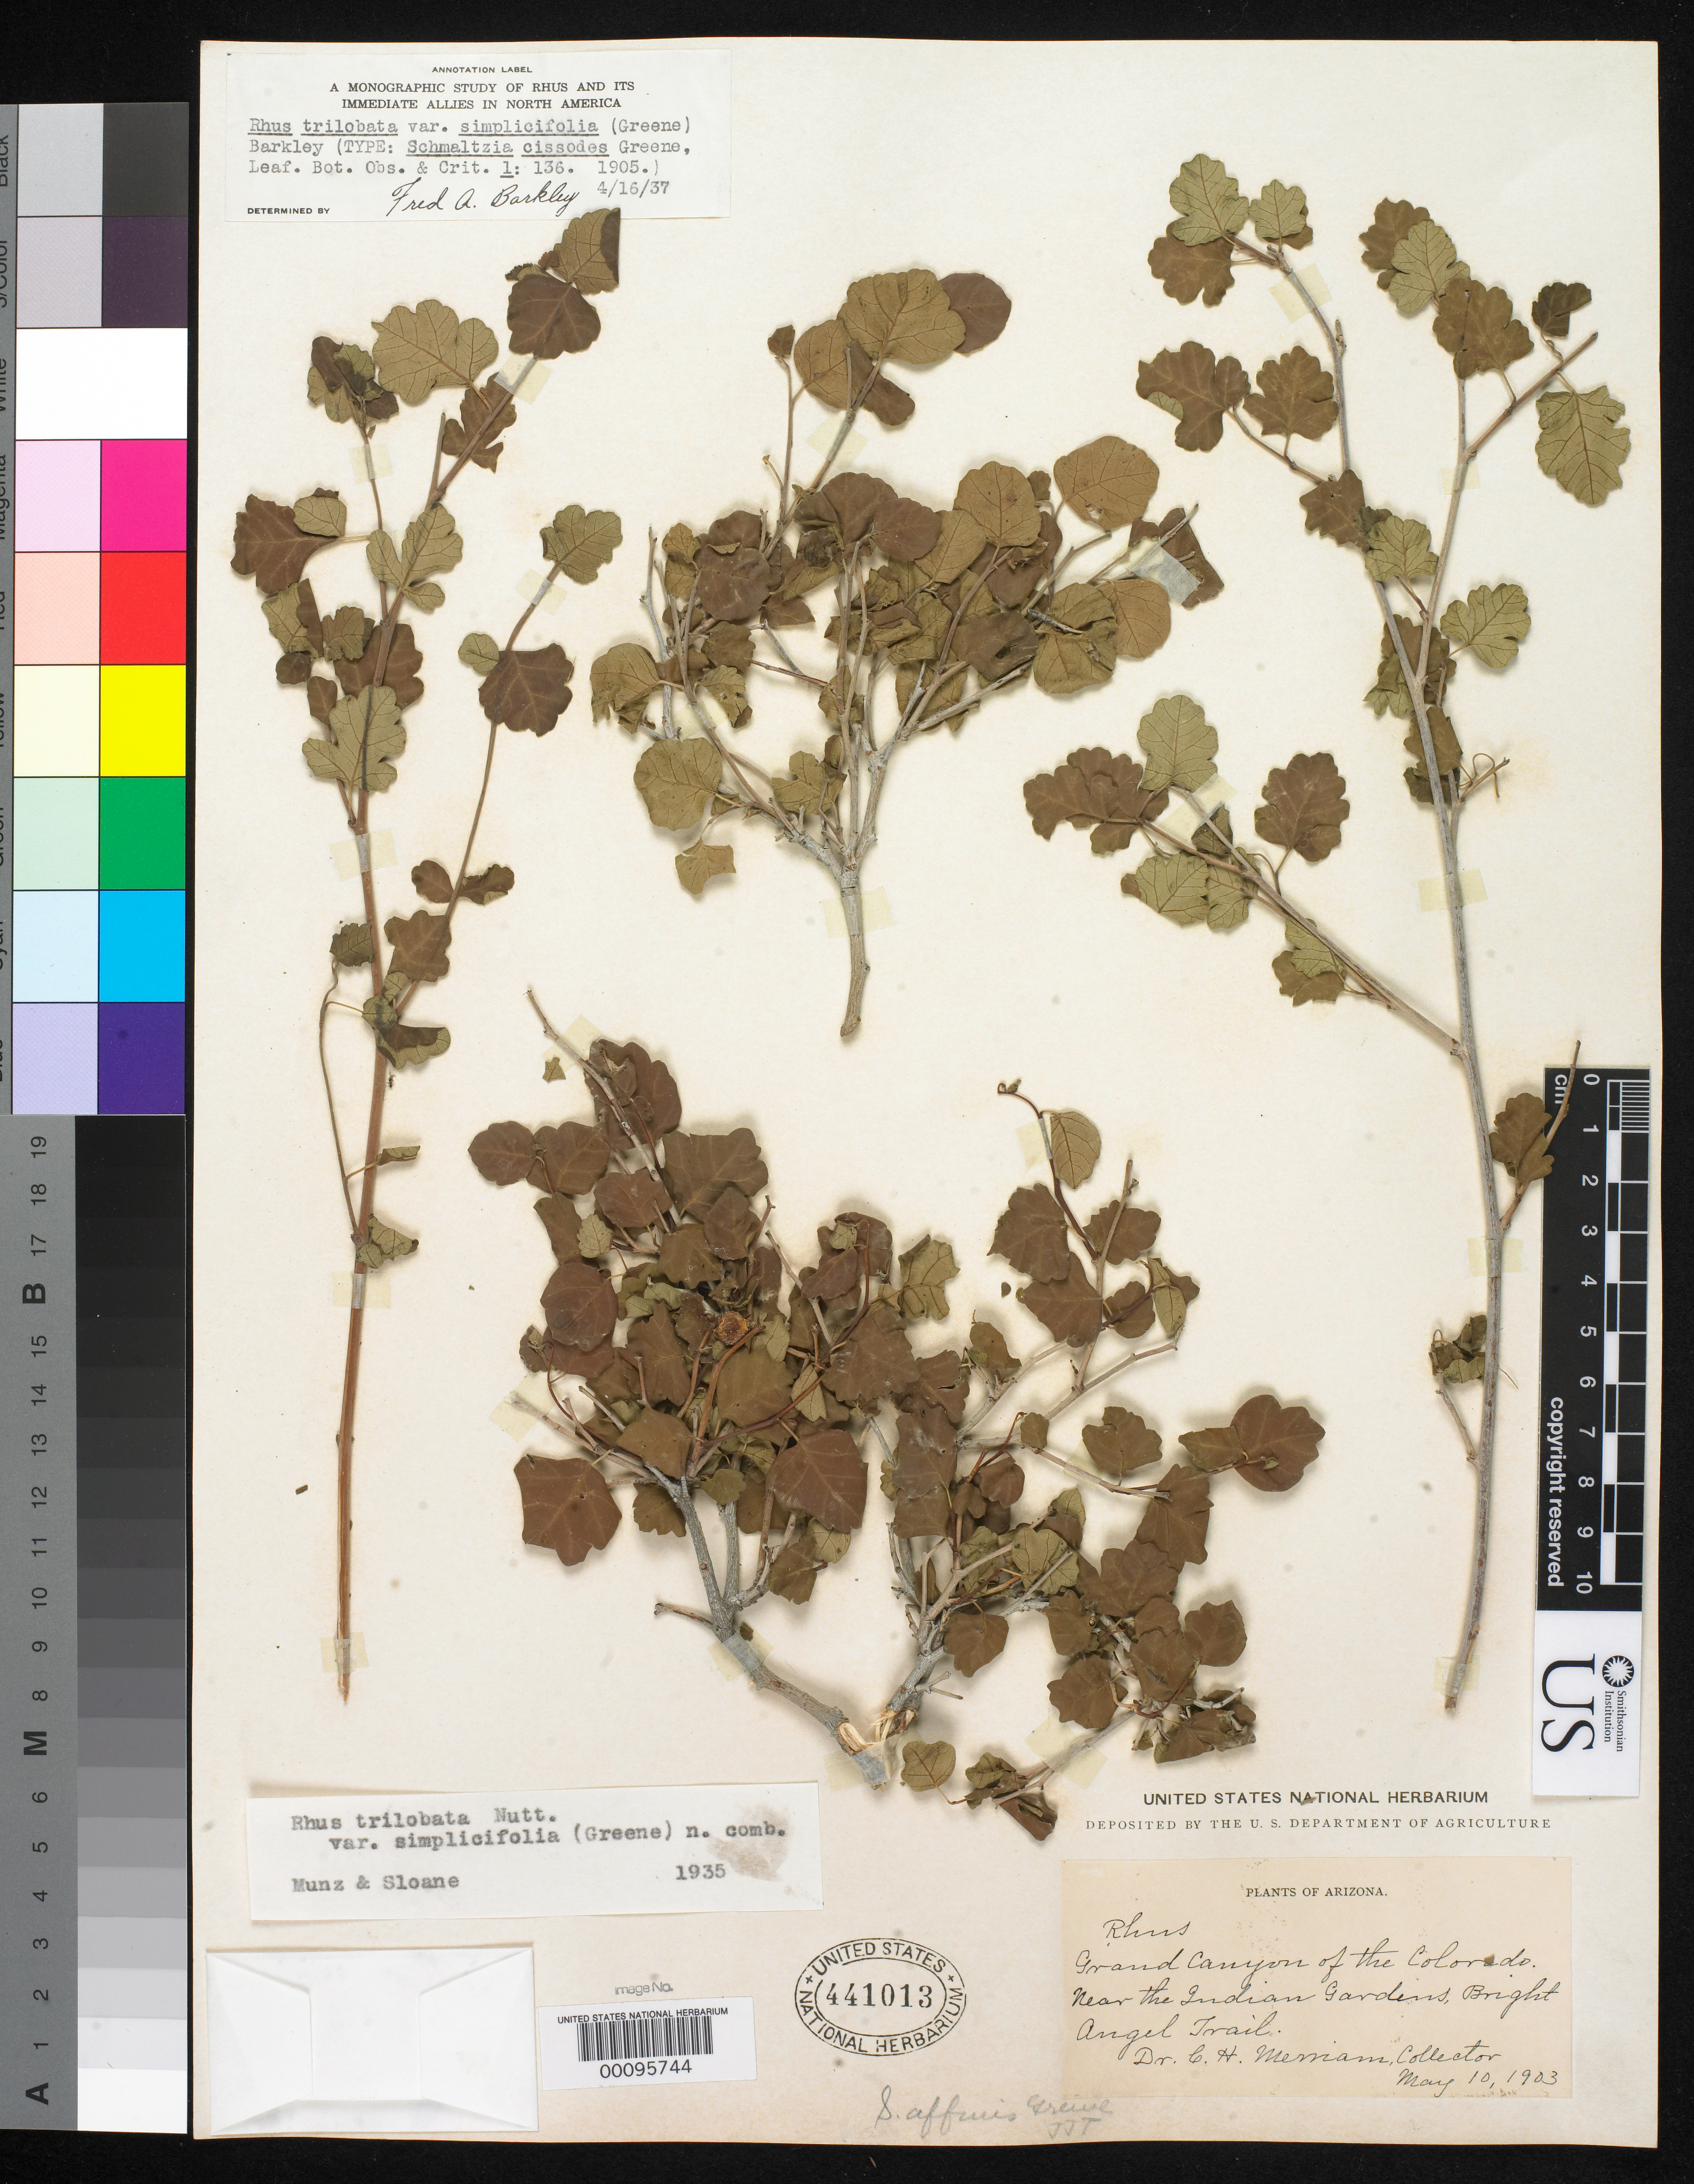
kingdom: Plantae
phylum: Tracheophyta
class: Magnoliopsida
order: Sapindales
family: Anacardiaceae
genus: Schmaltzia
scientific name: Schmaltzia cissodes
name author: Greene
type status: Isotype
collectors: C. Merriam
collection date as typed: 10 May 1903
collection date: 1903-05-10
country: United States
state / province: Arizona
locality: Near Indian Gardens, Bright Angel Trail.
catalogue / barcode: US 441013